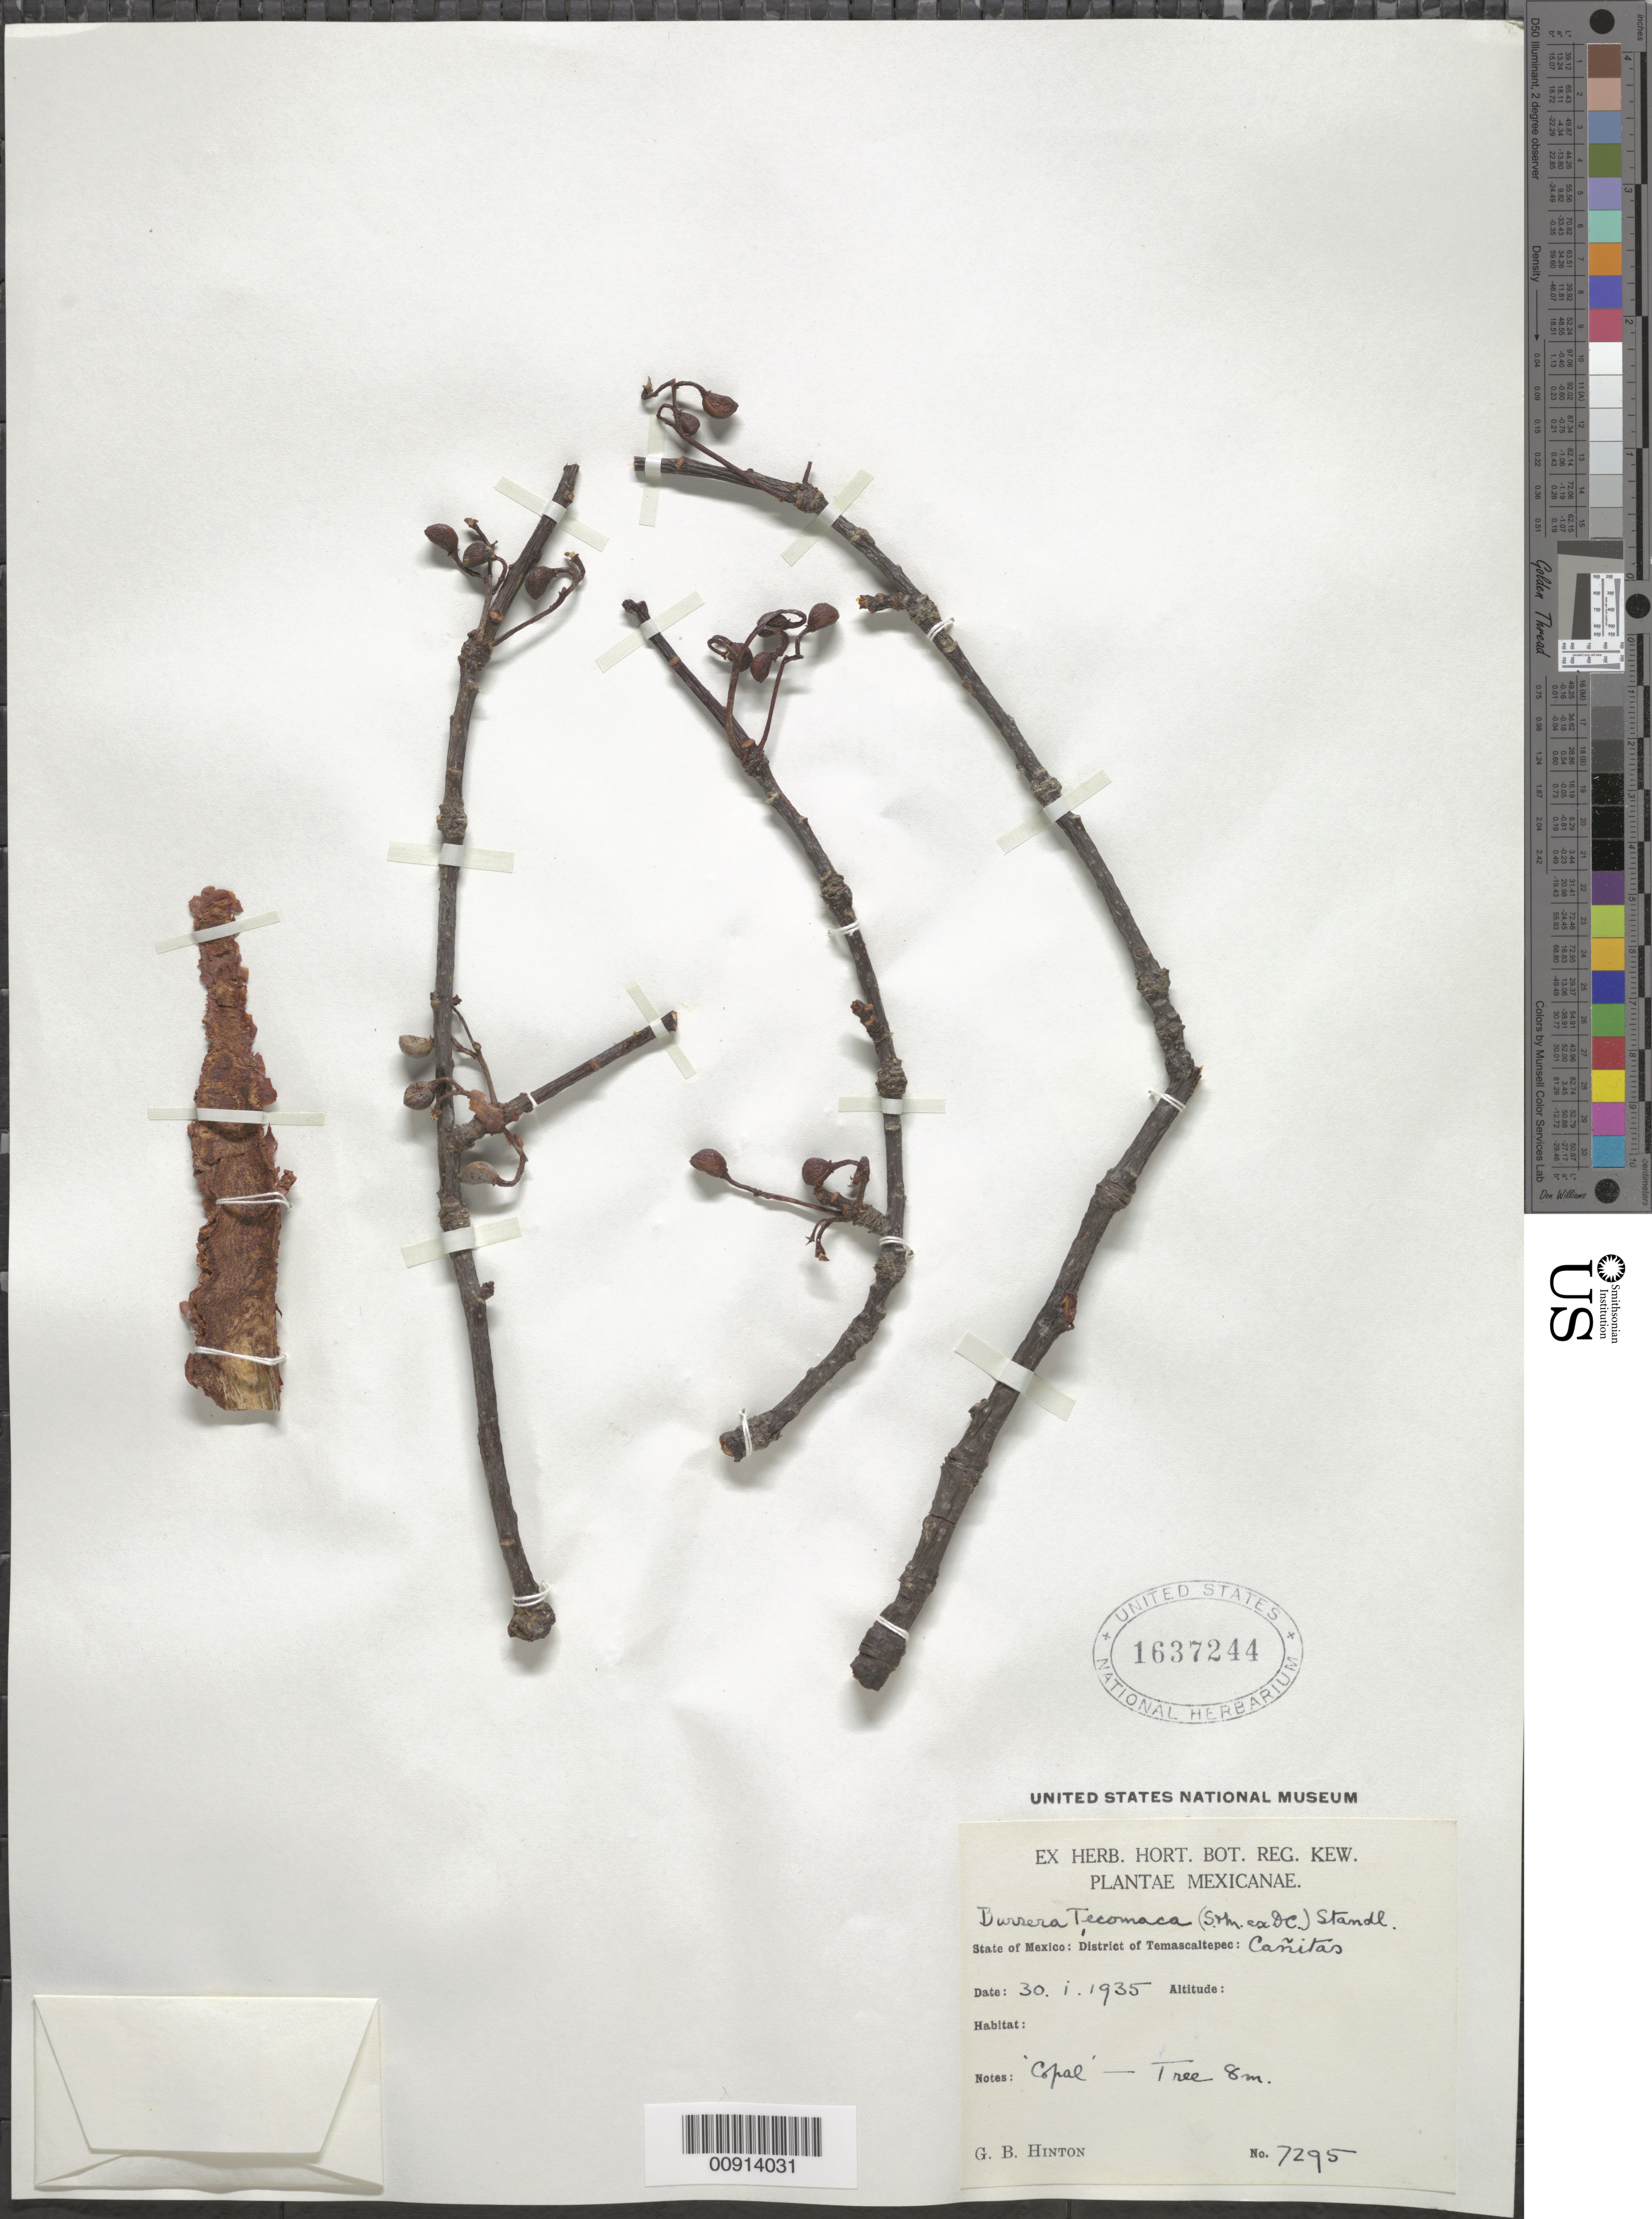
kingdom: Plantae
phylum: Tracheophyta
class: Magnoliopsida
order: Sapindales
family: Burseraceae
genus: Bursera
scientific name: Bursera tecomaca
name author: (Sessé & Moc. ex DC.) Standl.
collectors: G. B. Hinton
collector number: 7295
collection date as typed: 30 Jan 1935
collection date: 1935-01-30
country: Mexico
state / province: México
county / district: Temascaltepec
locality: State of Mexico: District of Temascaltepec: Cañitas.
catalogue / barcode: US 1637244